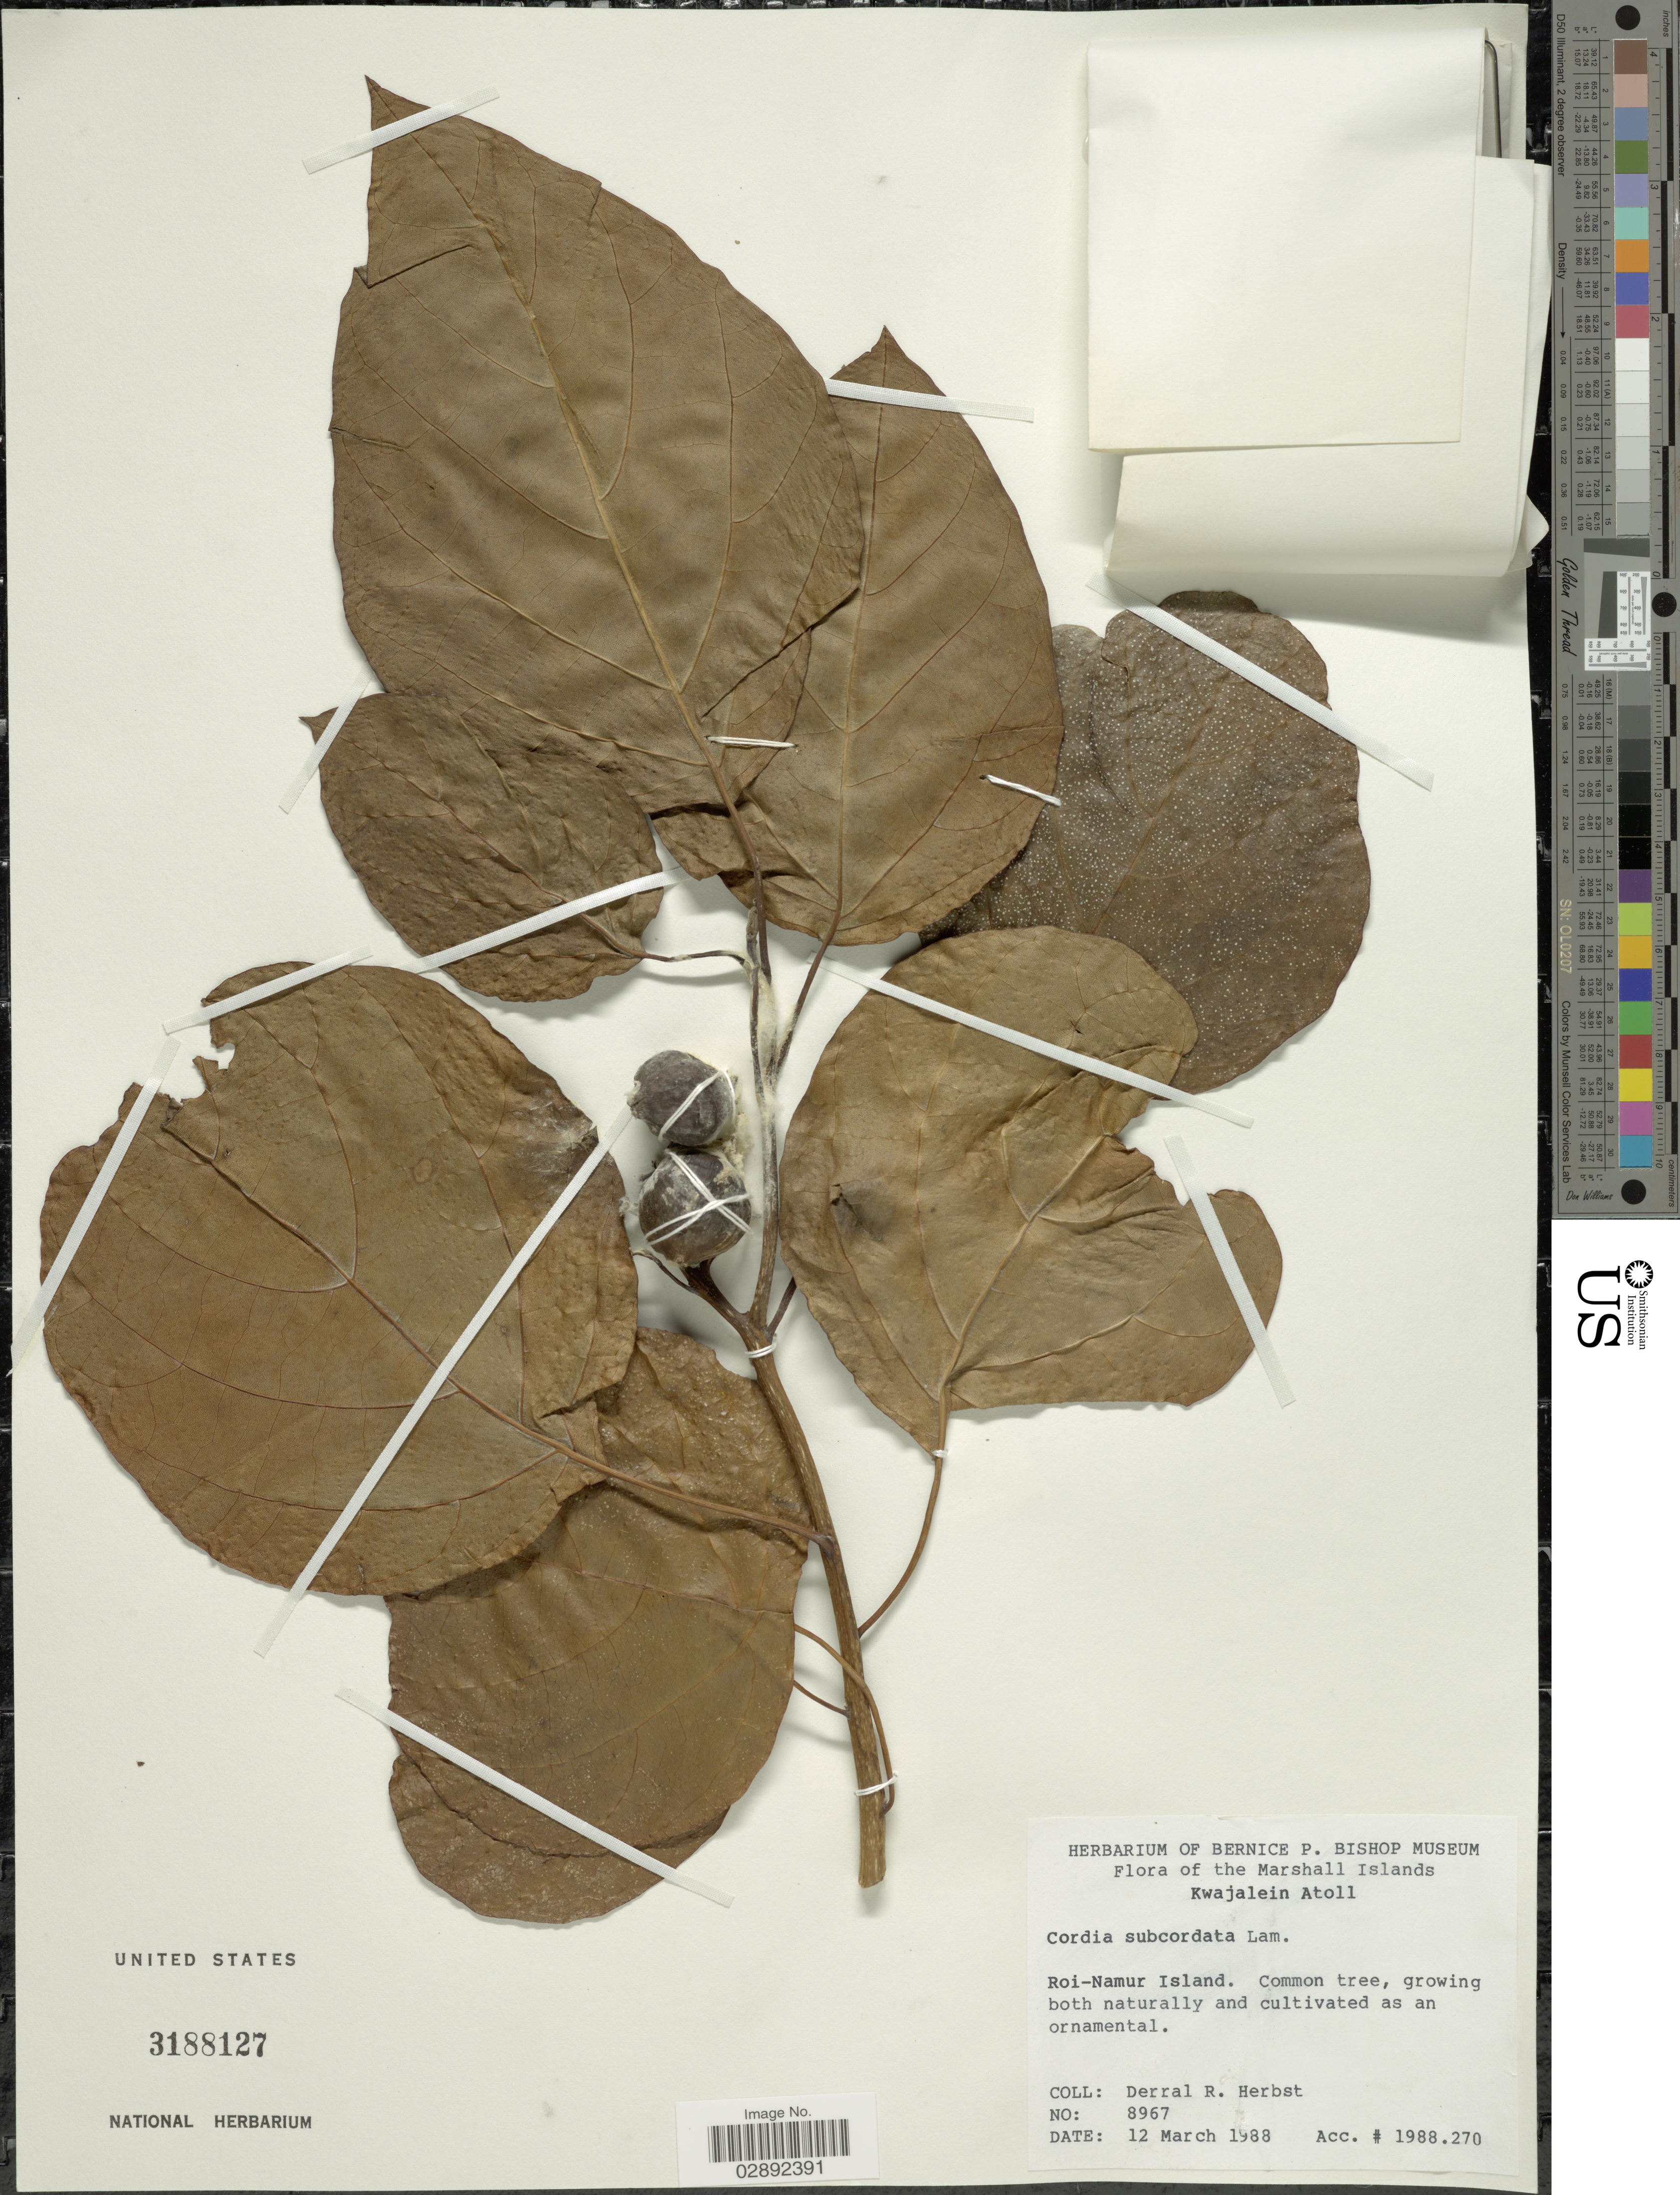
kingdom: Plantae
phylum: Tracheophyta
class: Magnoliopsida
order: Boraginales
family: Cordiaceae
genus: Cordia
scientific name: Cordia subcordata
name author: Lam.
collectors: D. R. Herbst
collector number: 8967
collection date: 1988-03-12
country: Marshall Islands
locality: Kwajalein Atoll. Roi-Namur Island.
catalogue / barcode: US 3188127